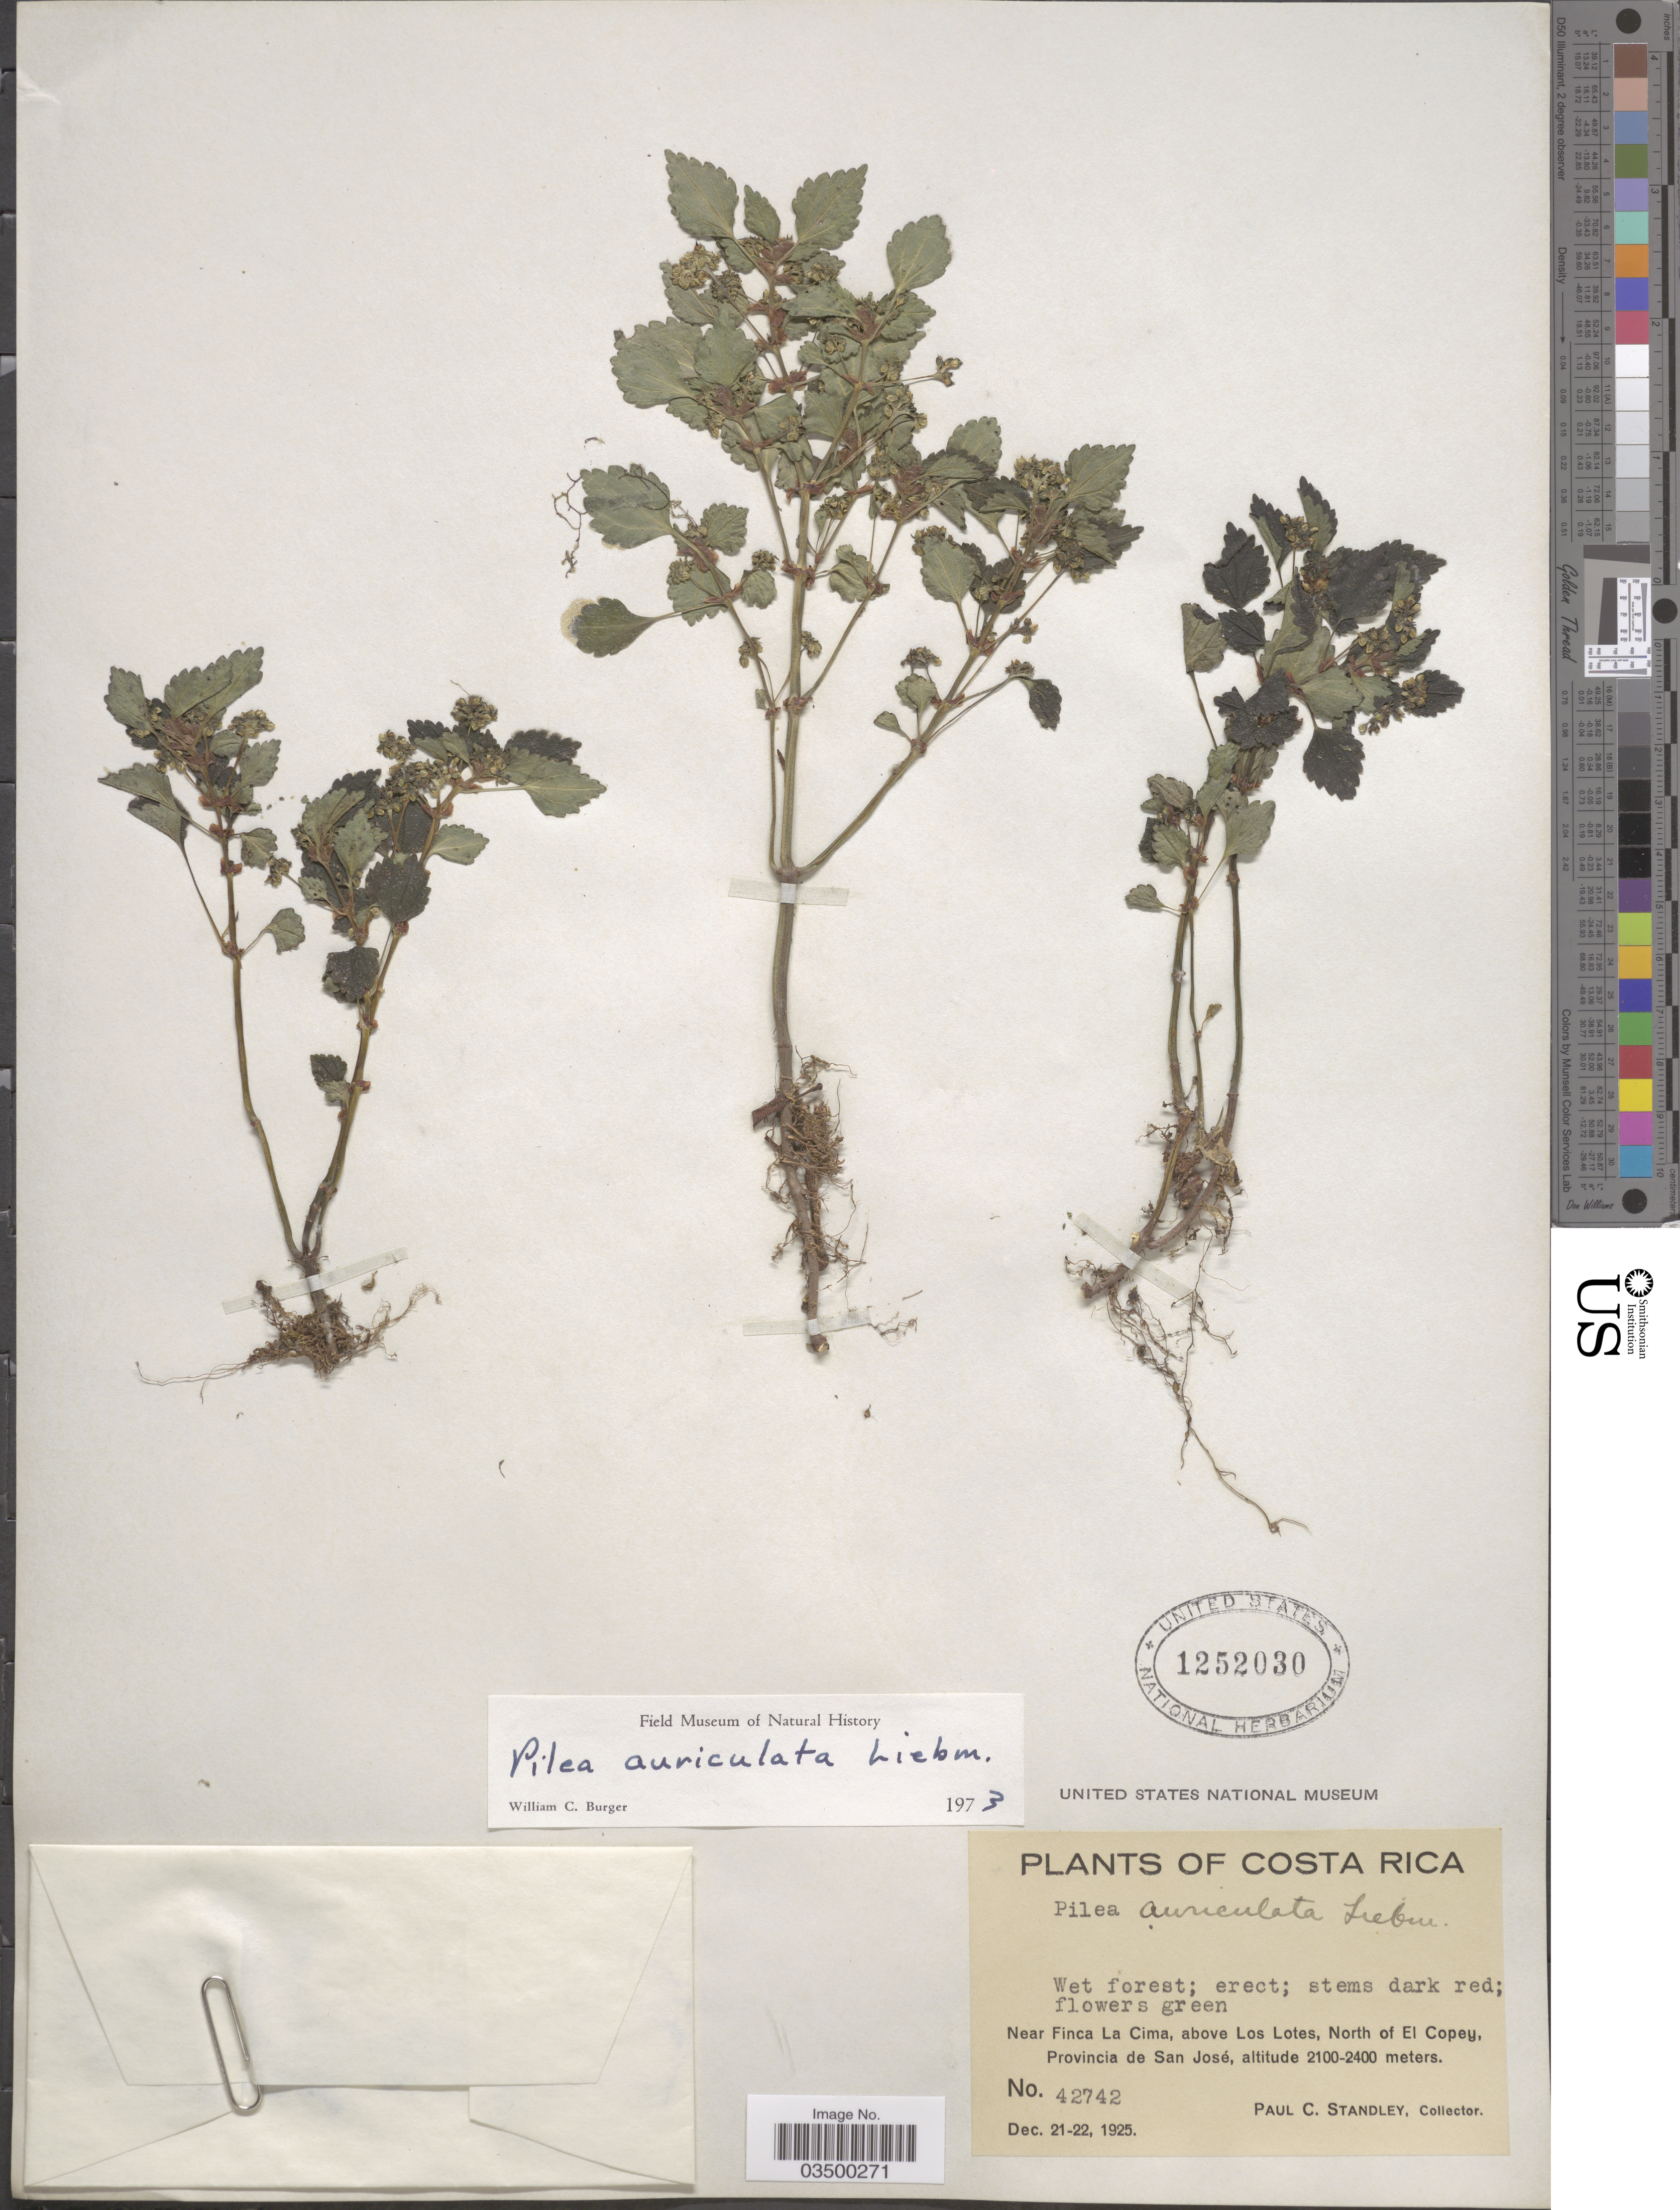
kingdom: Plantae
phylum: Tracheophyta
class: Magnoliopsida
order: Rosales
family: Urticaceae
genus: Pilea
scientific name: Pilea auriculata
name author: Liebm.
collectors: P. C. Standley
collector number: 42742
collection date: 1925-12-21/1925-12-22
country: Costa Rica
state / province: San José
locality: Near Finca La Cima, above Los Lotes, North of El Copey.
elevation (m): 2100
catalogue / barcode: US 1252030